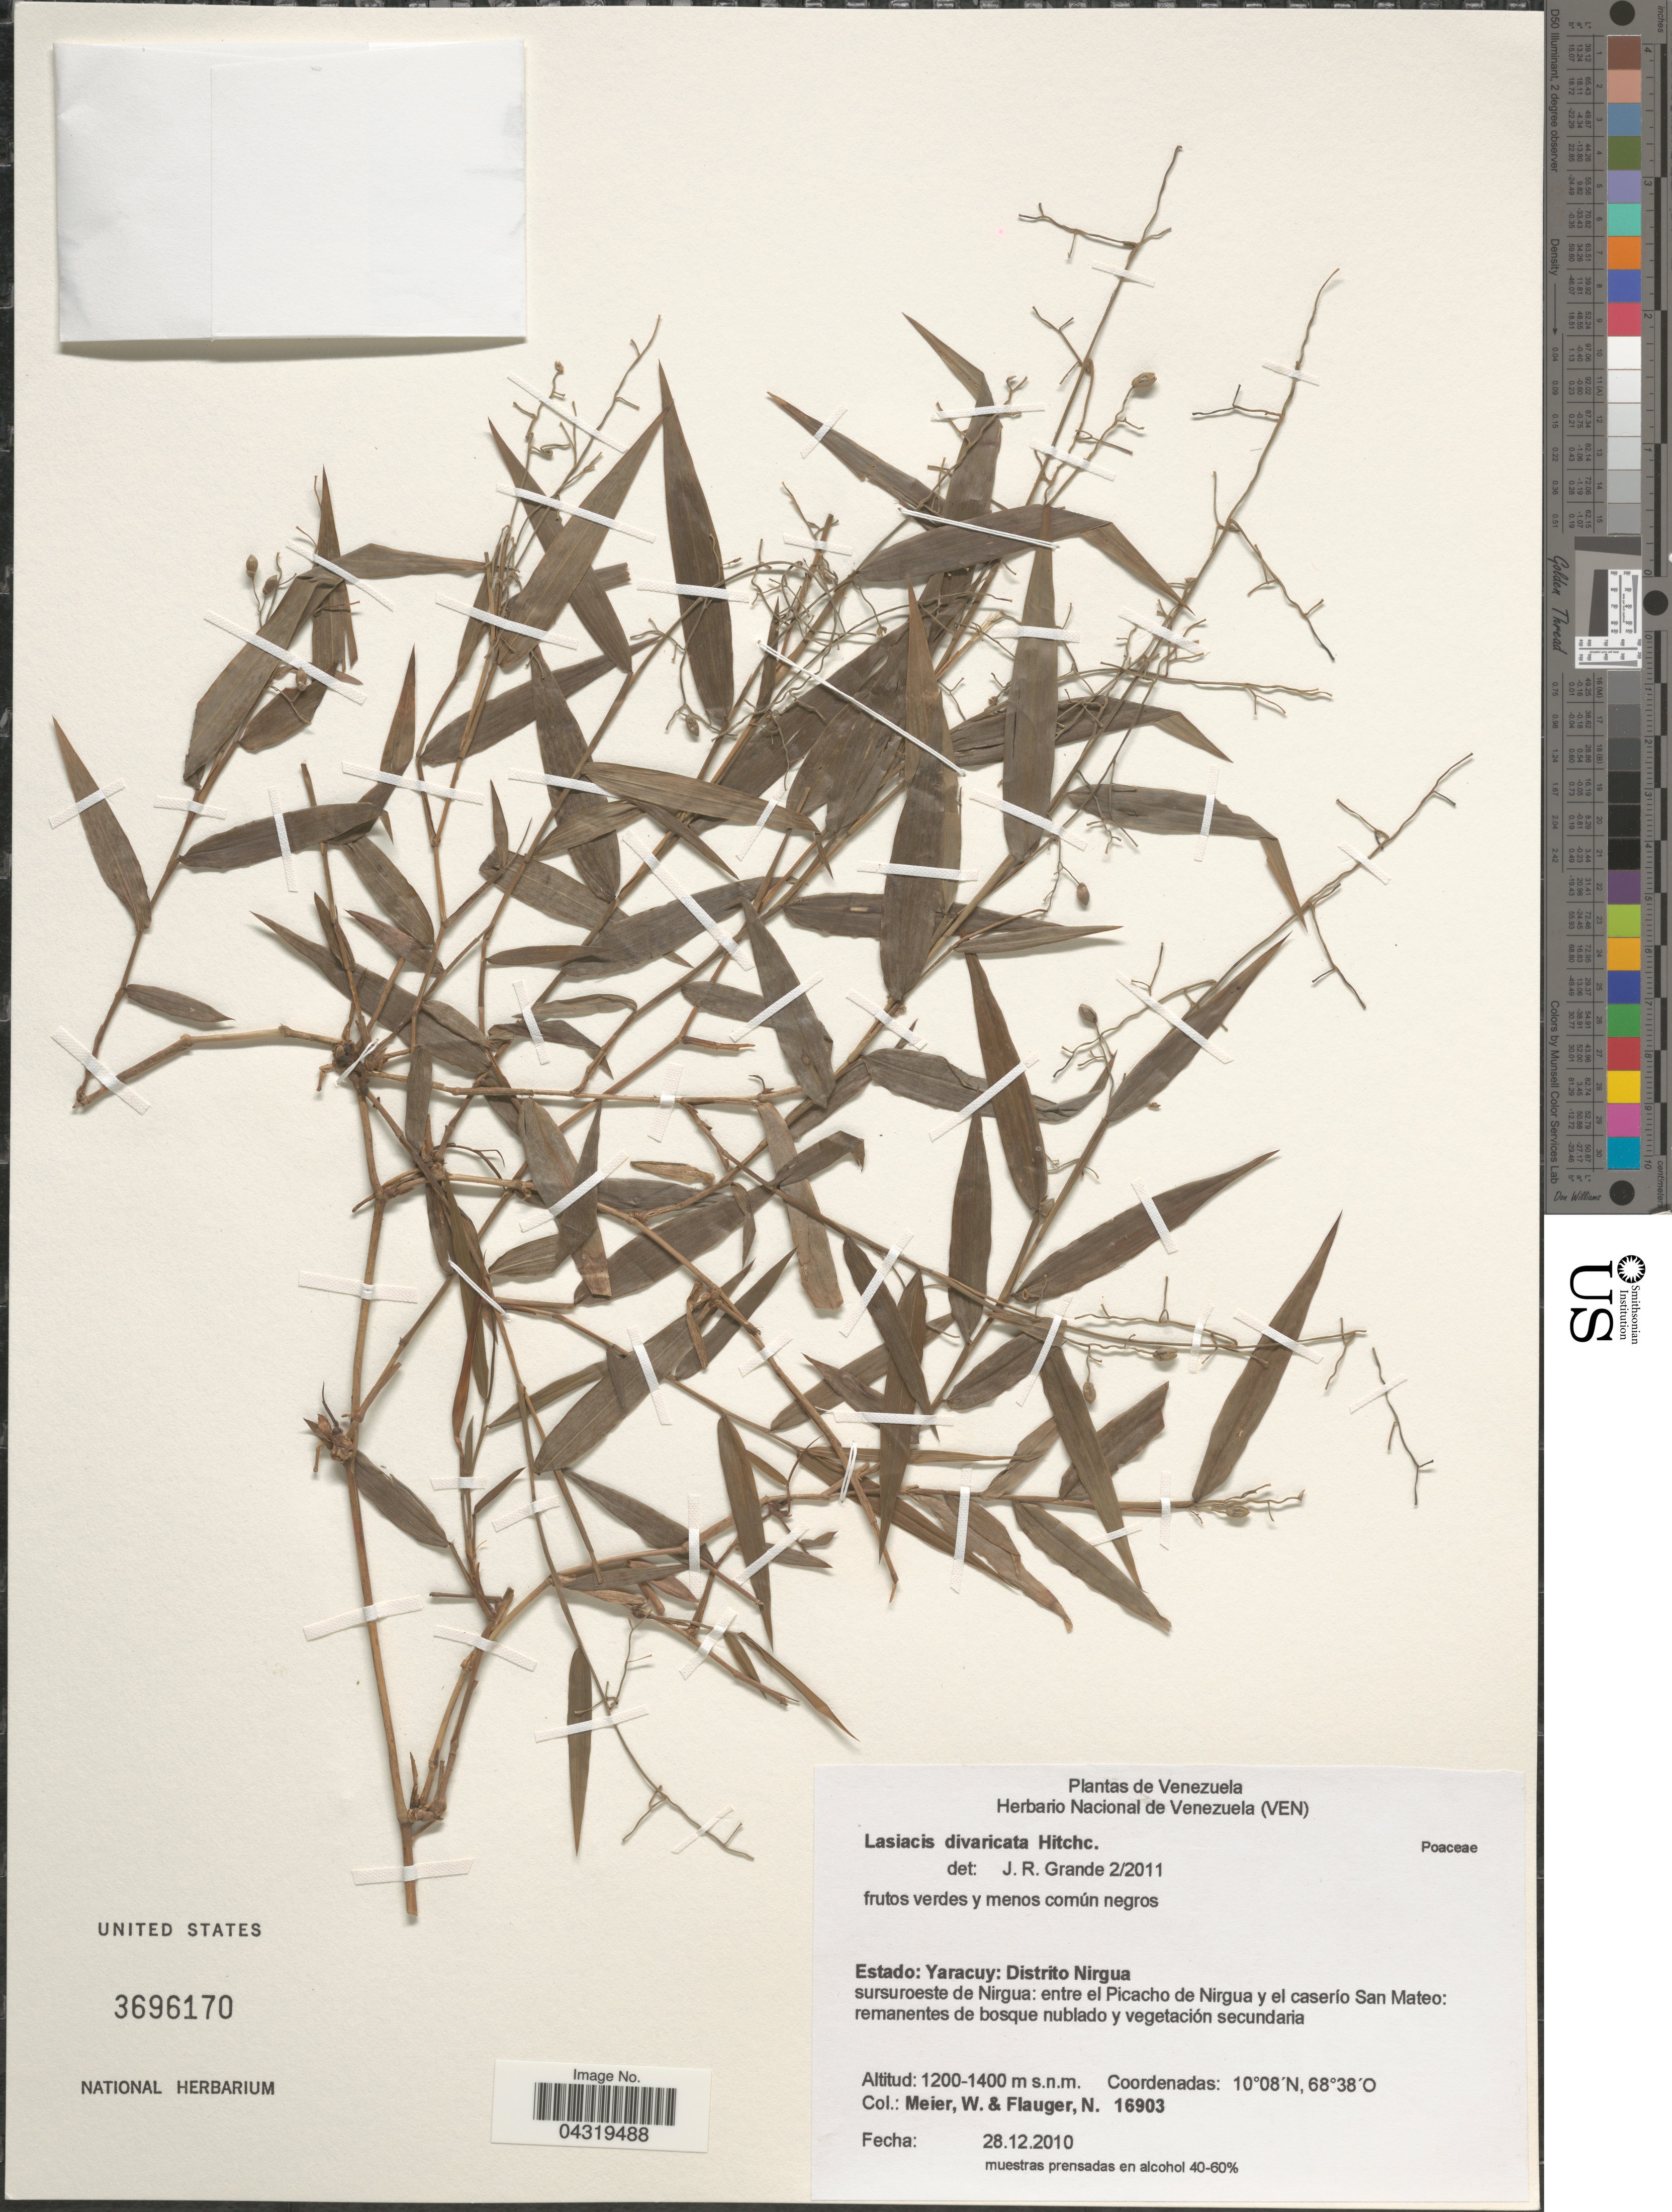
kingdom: Plantae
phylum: Tracheophyta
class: Liliopsida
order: Poales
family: Poaceae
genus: Lasiacis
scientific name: Lasiacis divaricata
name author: (L.) Hitchc.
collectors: W. Meier & N. Flauger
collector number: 16903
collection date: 2010-12-28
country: Venezuela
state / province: Yaracuy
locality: Distrito Nirgua. Sursuroeste de Nirgua: entre el Picacho de Nirgua y el caserío San Mateo: remanentes de bosque nublado y vegetación secundaria.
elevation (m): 1200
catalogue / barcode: US 3696170